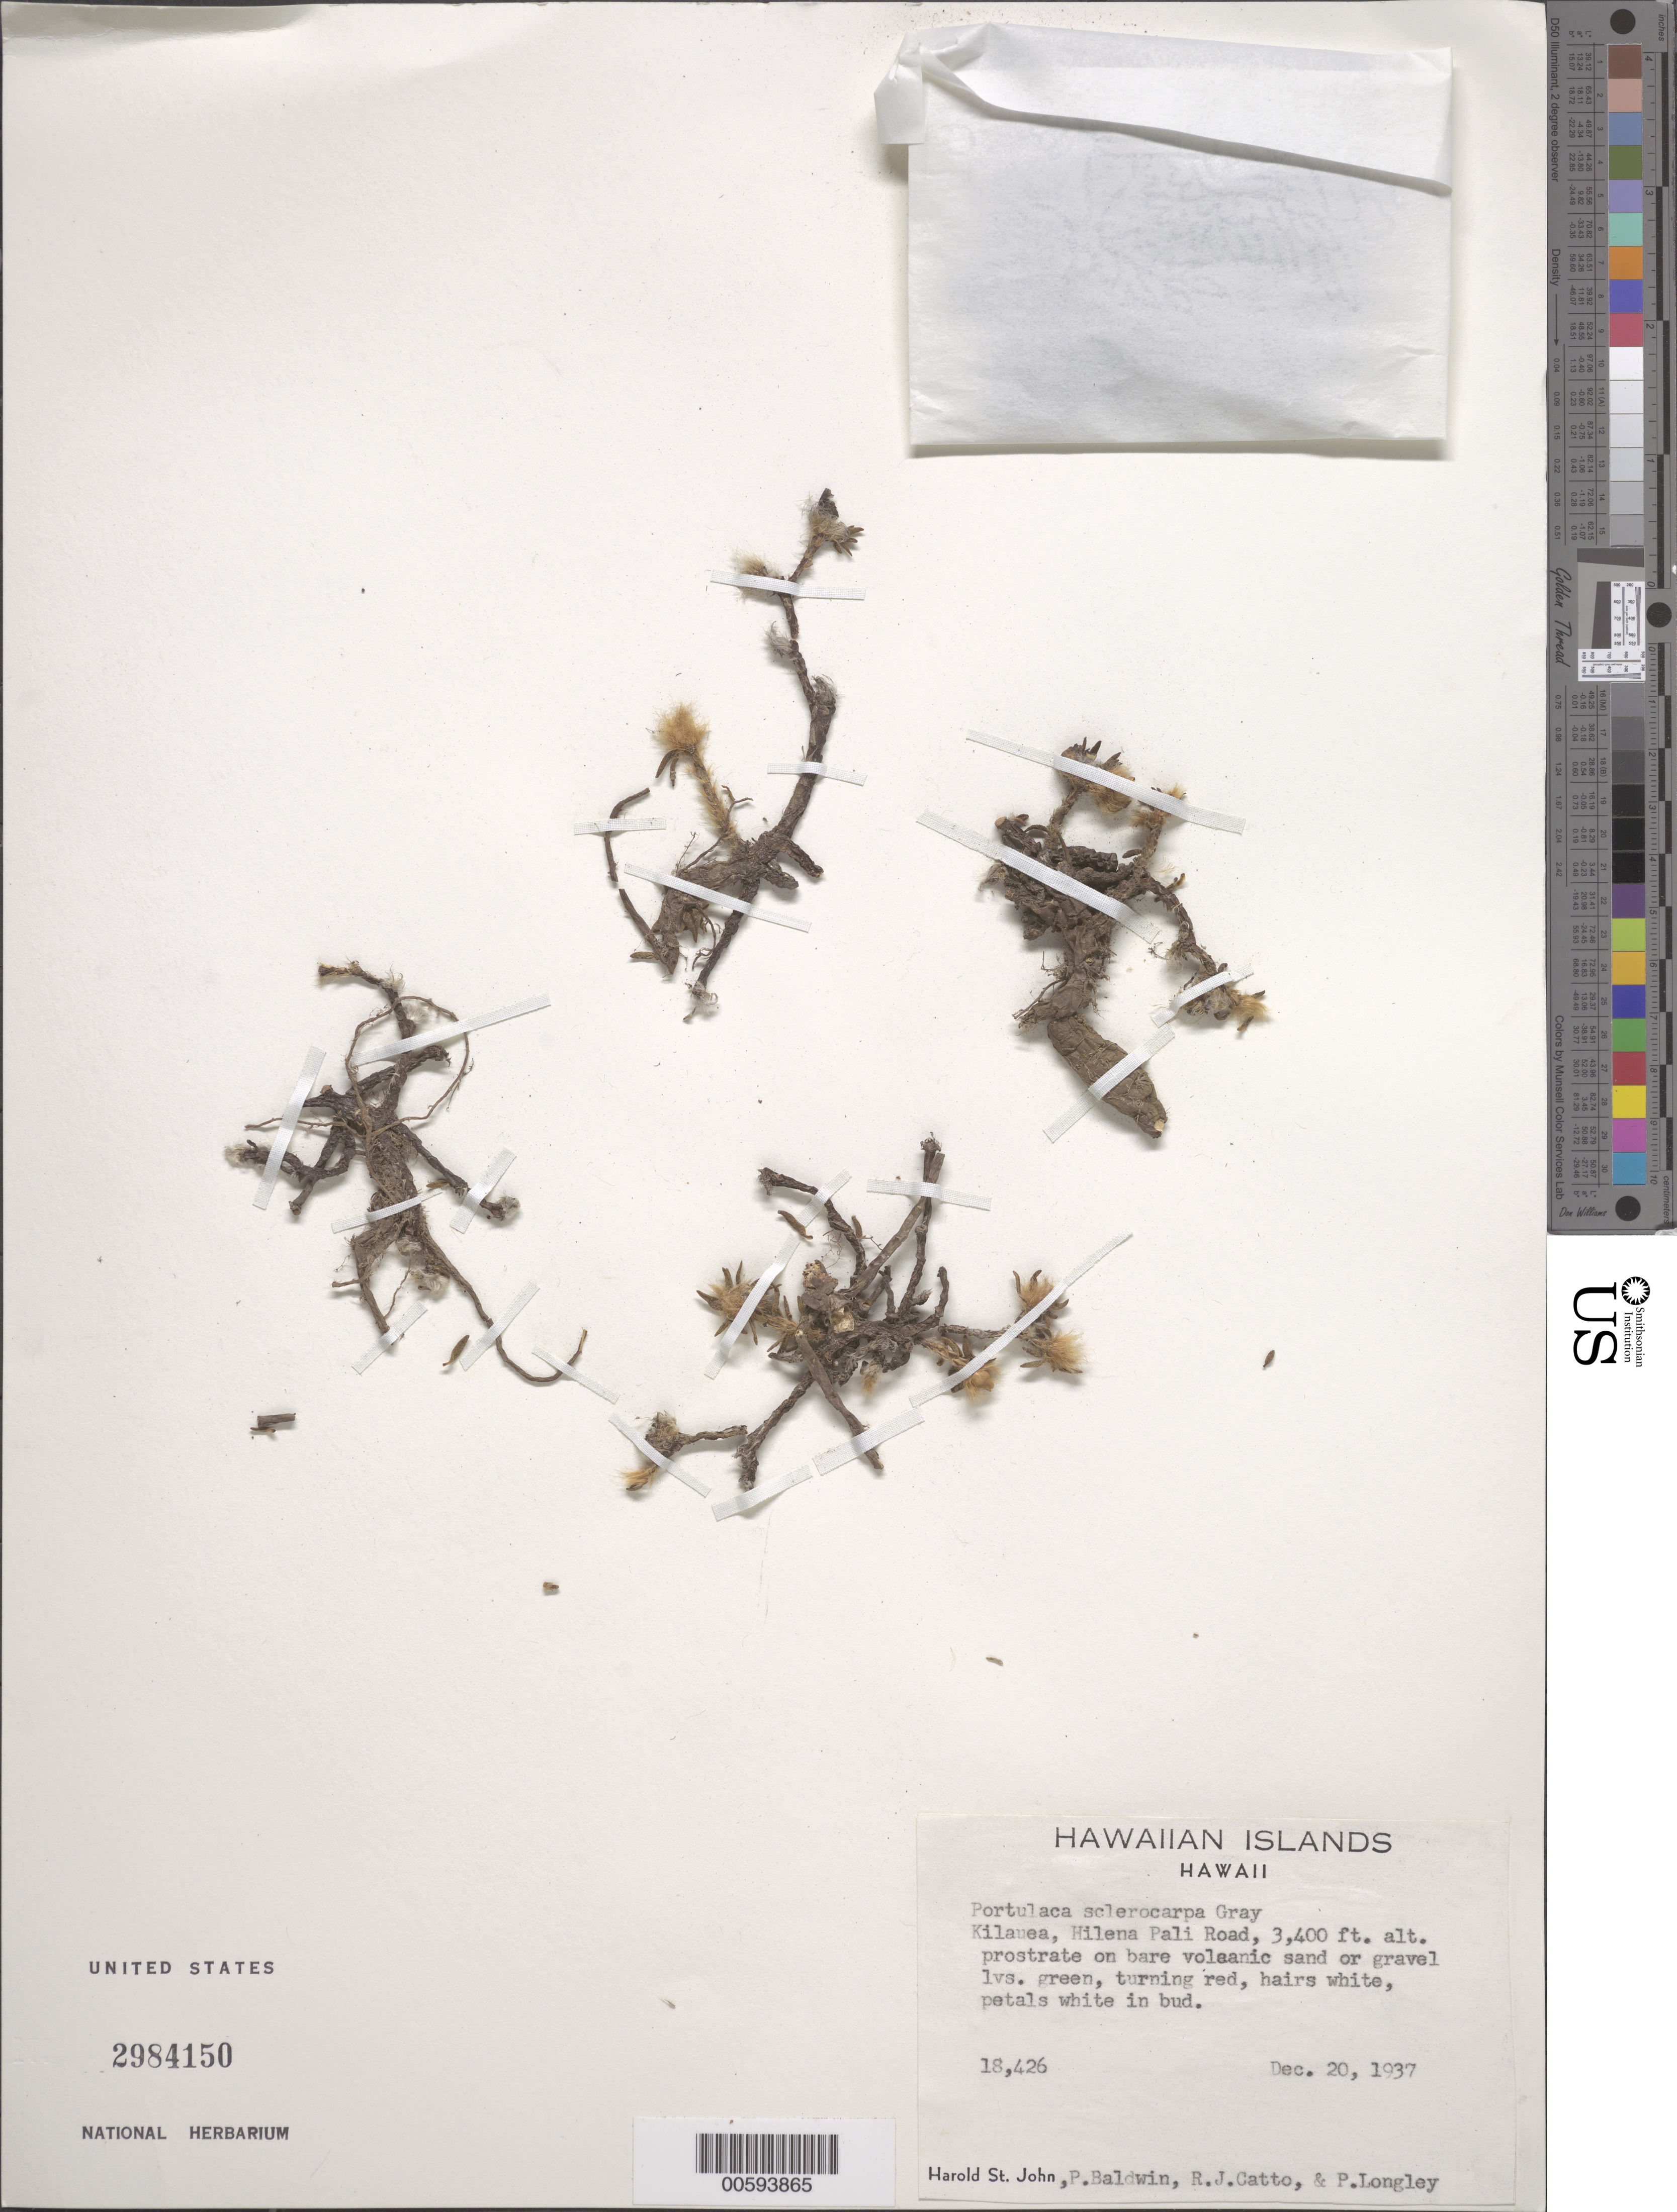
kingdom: Plantae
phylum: Tracheophyta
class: Magnoliopsida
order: Caryophyllales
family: Portulacaceae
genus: Portulaca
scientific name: Portulaca sclerocarpa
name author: A. Gray in Wilkes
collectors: H. St. John, P. Baldwin, R. Catto & P. Longley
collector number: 18426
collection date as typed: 20 Dec 1937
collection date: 1937-12-20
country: United States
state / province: Hawaii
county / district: Hawaii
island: Hawaii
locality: Kilauea, Hilena Pali Road.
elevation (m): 1036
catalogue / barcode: US 2984150